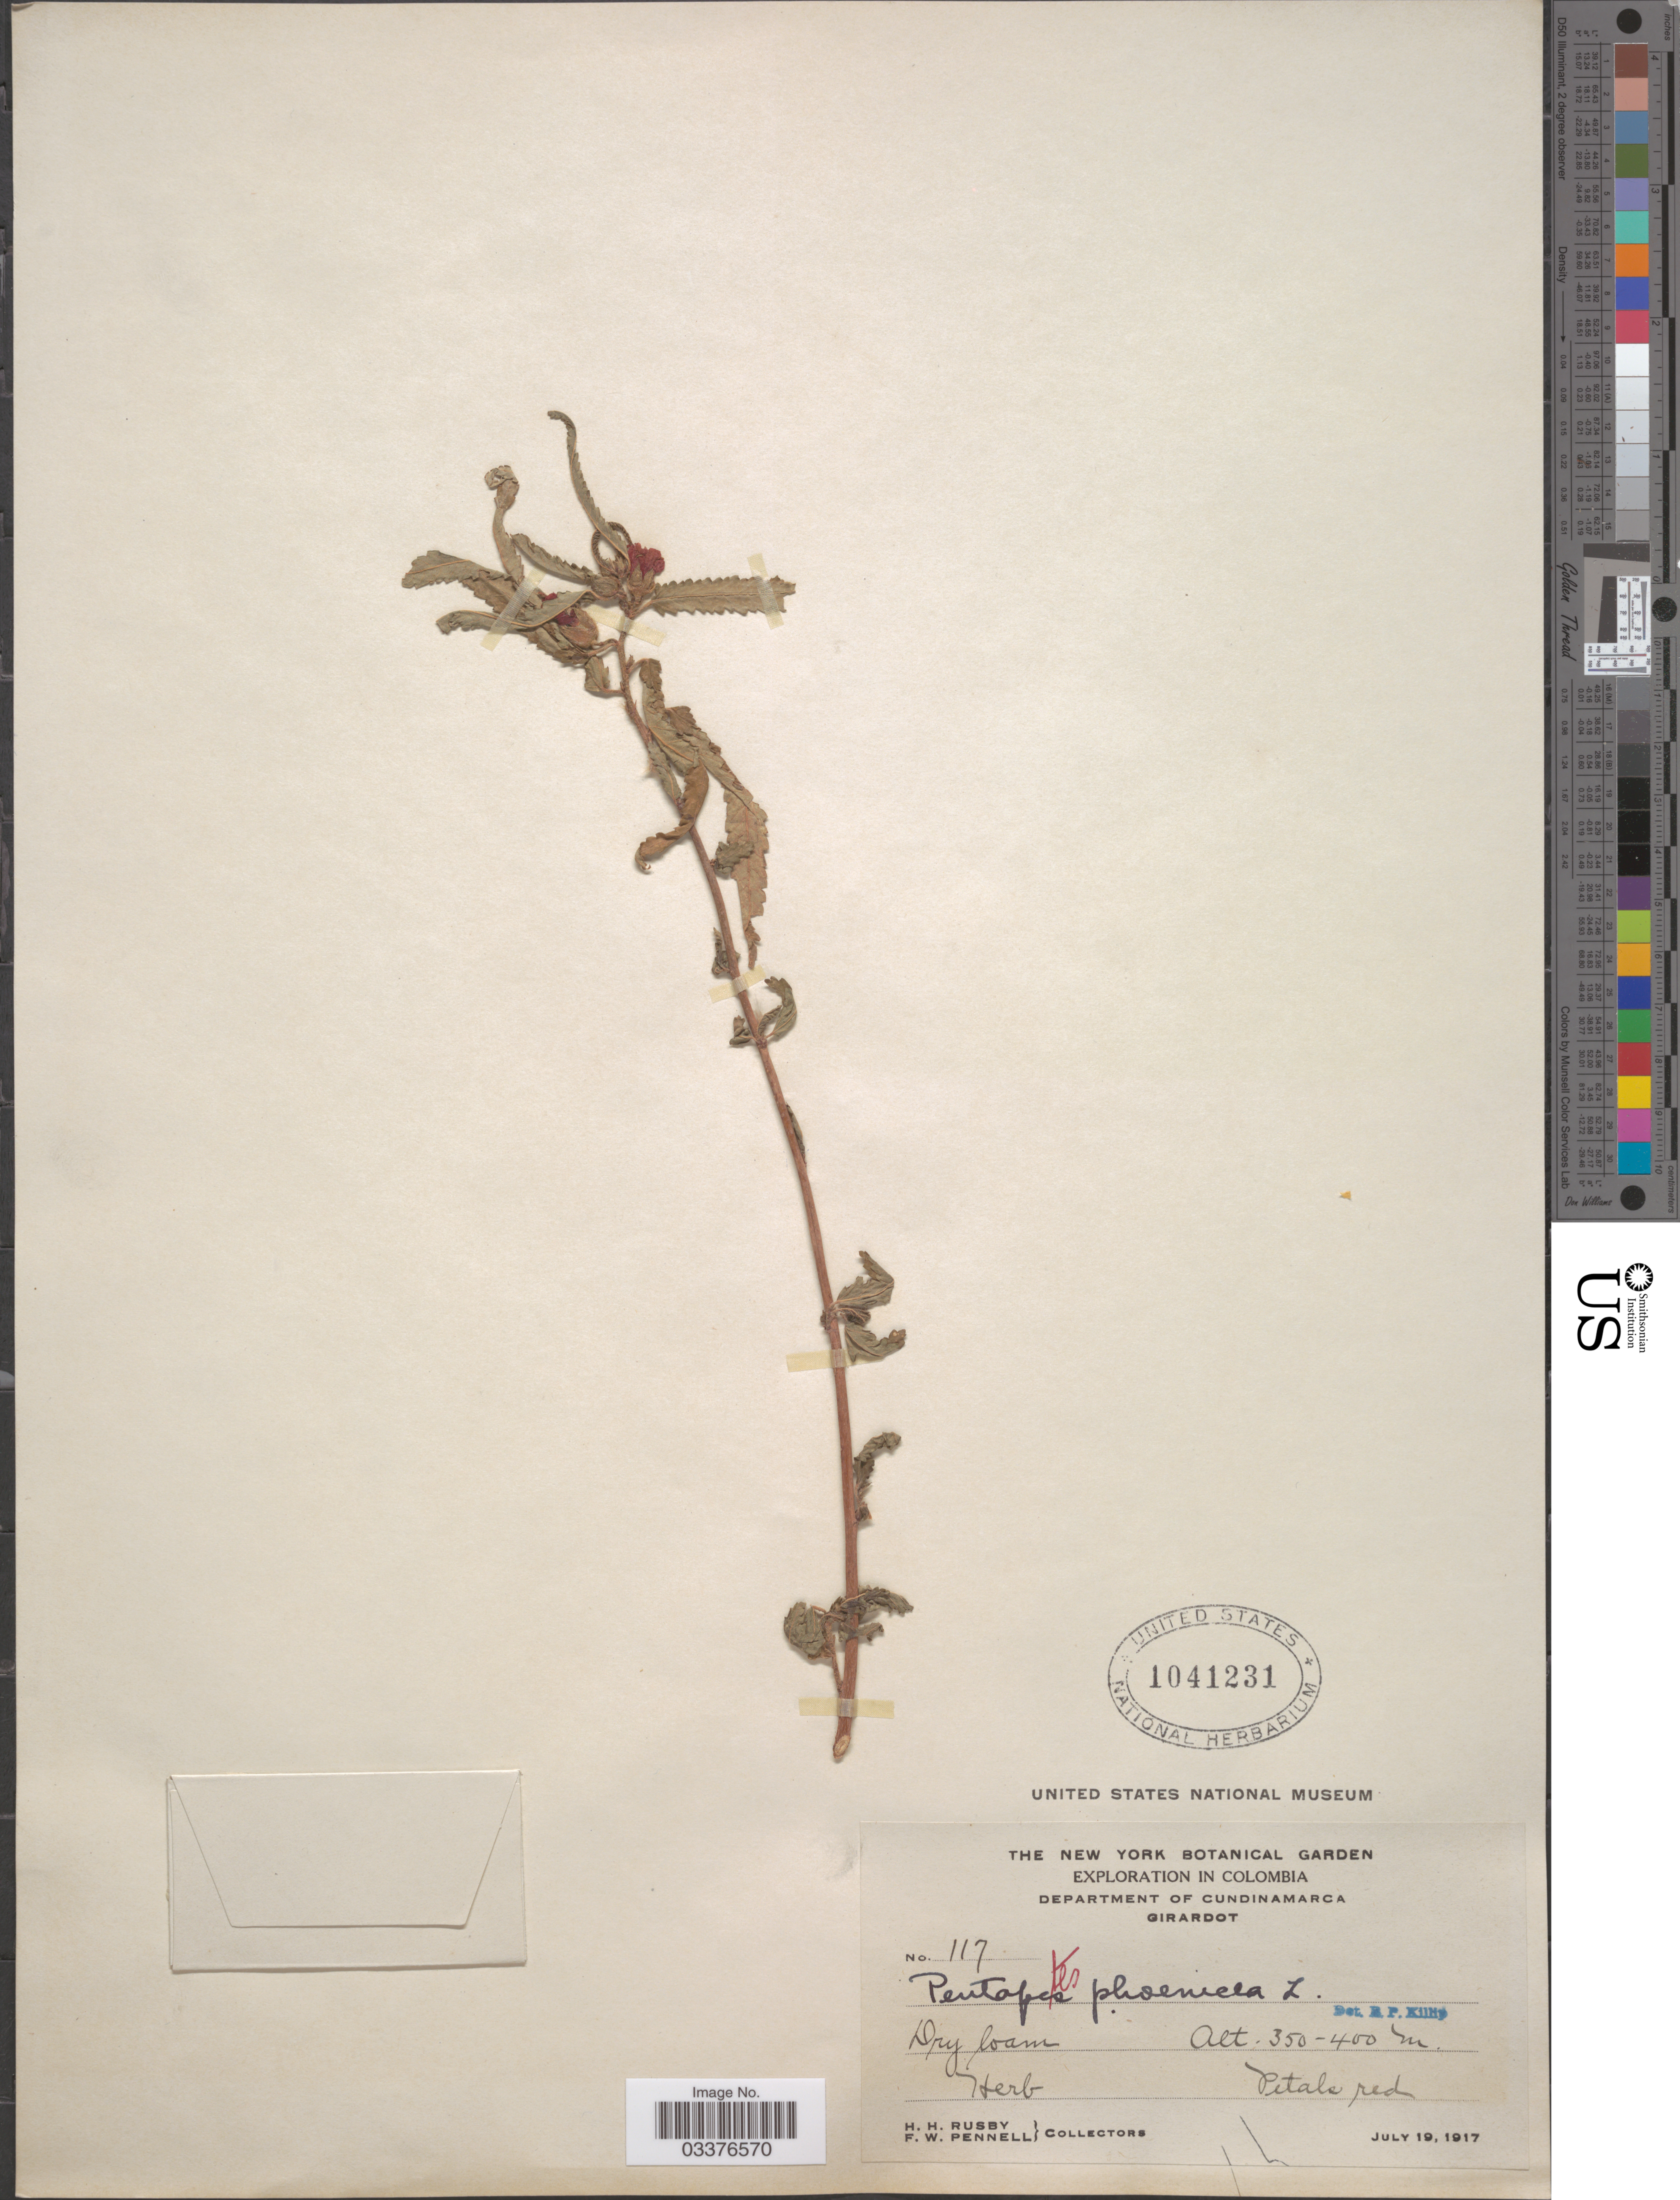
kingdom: Plantae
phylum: Tracheophyta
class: Magnoliopsida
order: Malvales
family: Malvaceae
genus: Pentapetes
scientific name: Pentapetes phoenicea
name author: L.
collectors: H. H. Rusby & F. W. Pennell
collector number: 117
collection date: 1917-07-19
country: Colombia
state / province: Cundinamarca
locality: Department of Cundinamarca. Girardot.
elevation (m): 350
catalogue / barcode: US 1041231